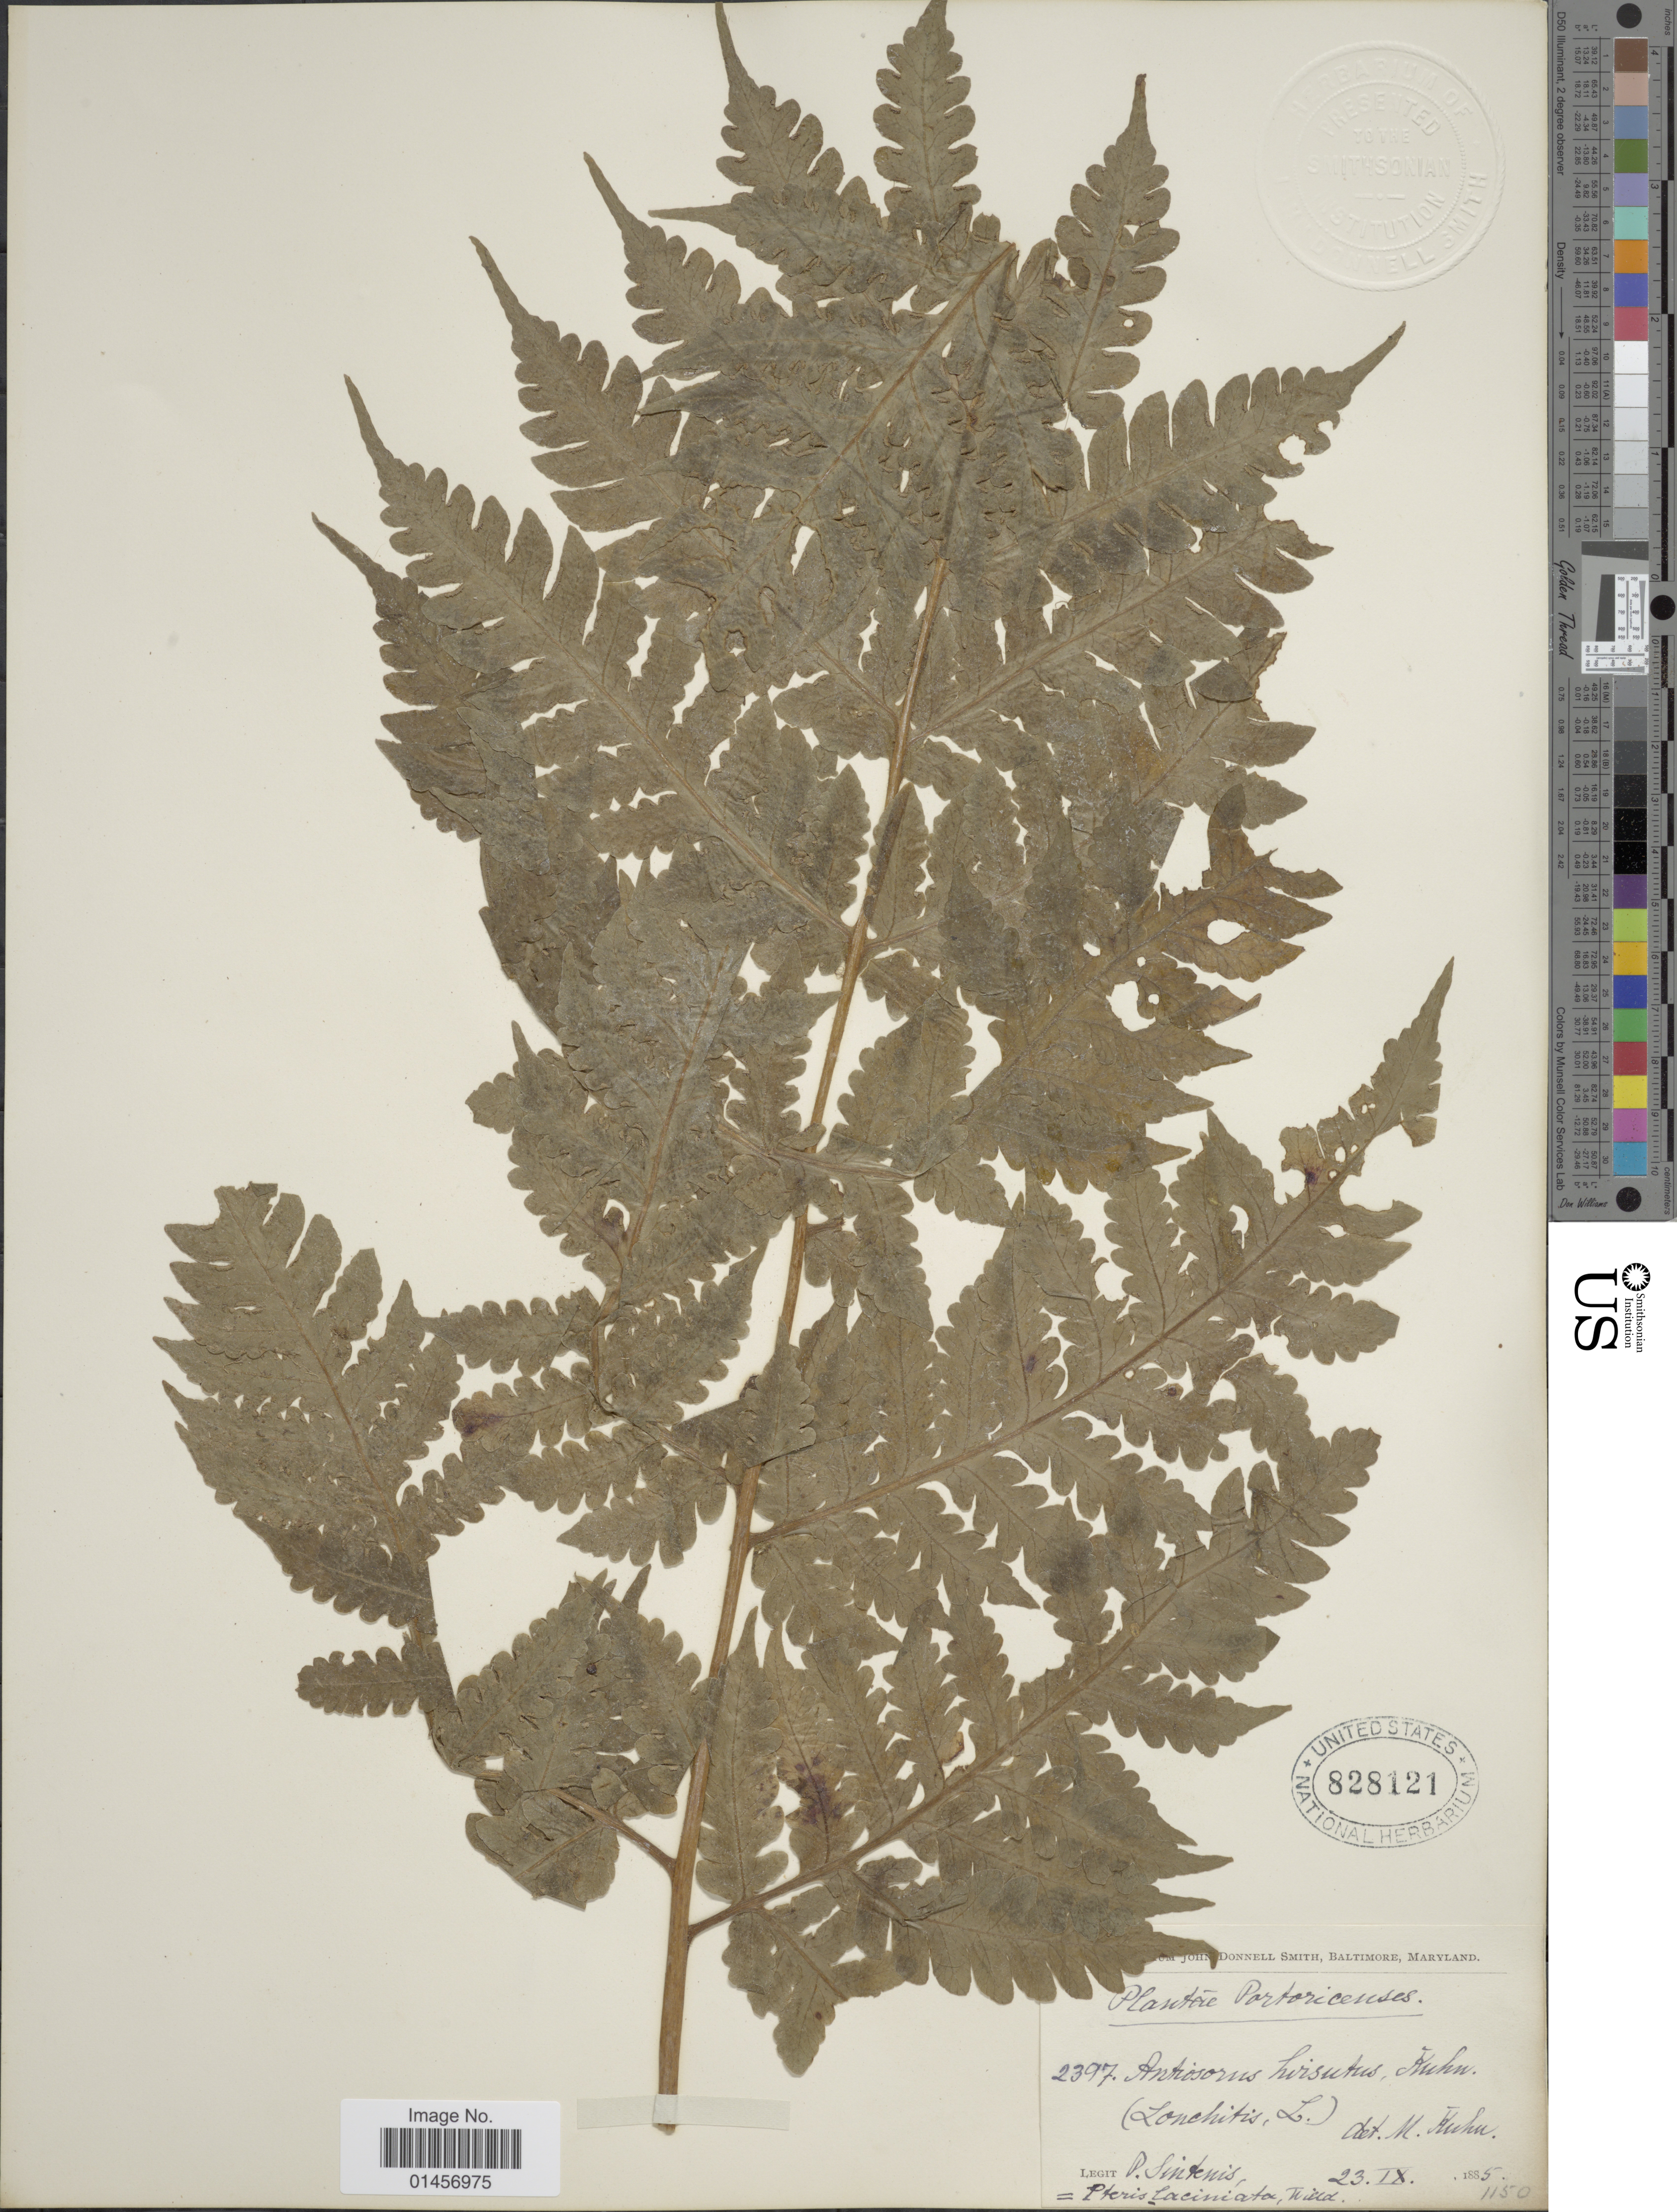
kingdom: Plantae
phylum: Tracheophyta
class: Polypodiopsida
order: Polypodiales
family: Lonchitidaceae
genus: Lonchitis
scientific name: Lonchitis hirsuta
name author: L.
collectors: P. Sintenis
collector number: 2397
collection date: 1885-09-23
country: Puerto Rico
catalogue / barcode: US 828121